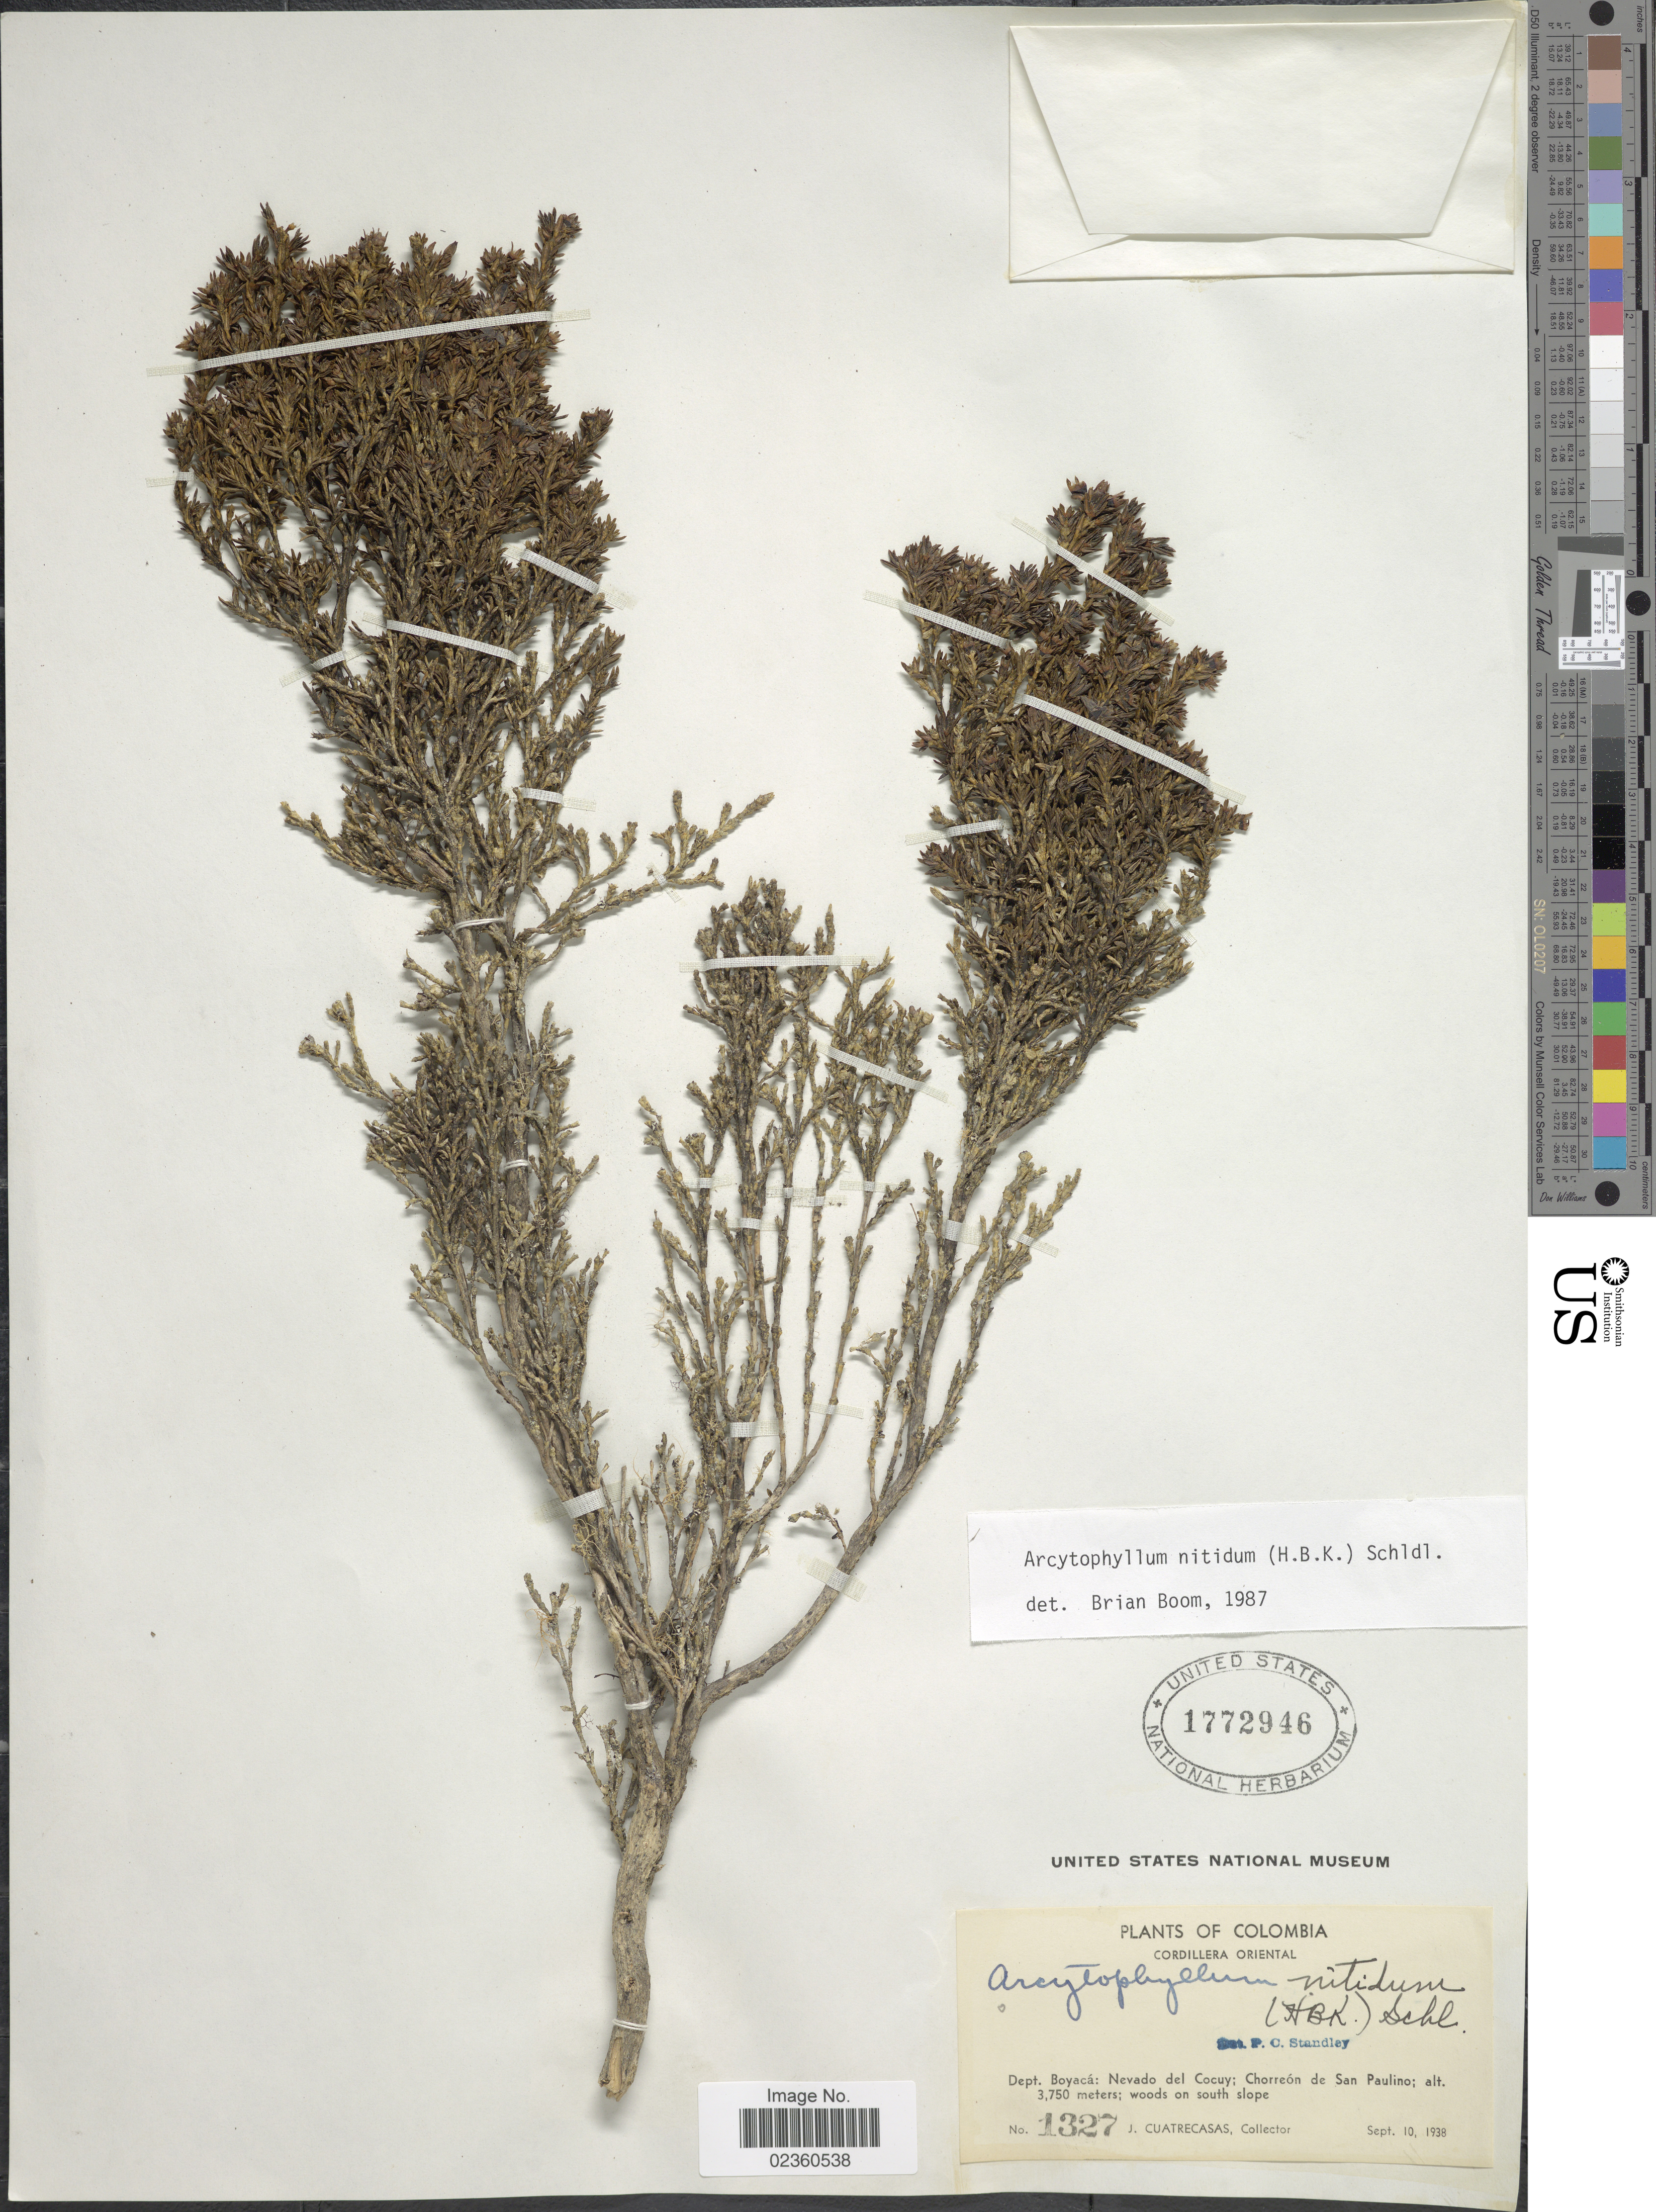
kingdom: Plantae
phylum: Tracheophyta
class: Magnoliopsida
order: Gentianales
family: Rubiaceae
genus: Arcytophyllum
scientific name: Arcytophyllum nitidum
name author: (Kunth) Schltdl.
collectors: J. Cuatrecasas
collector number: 1327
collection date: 1938-09-10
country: Colombia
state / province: Boyacá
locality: Cordillera Oriental, Dept. Boyacá: Nevado del Cocuy; Chorreón de San Paulino; woods on south slope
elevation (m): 3750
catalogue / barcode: US 1772946